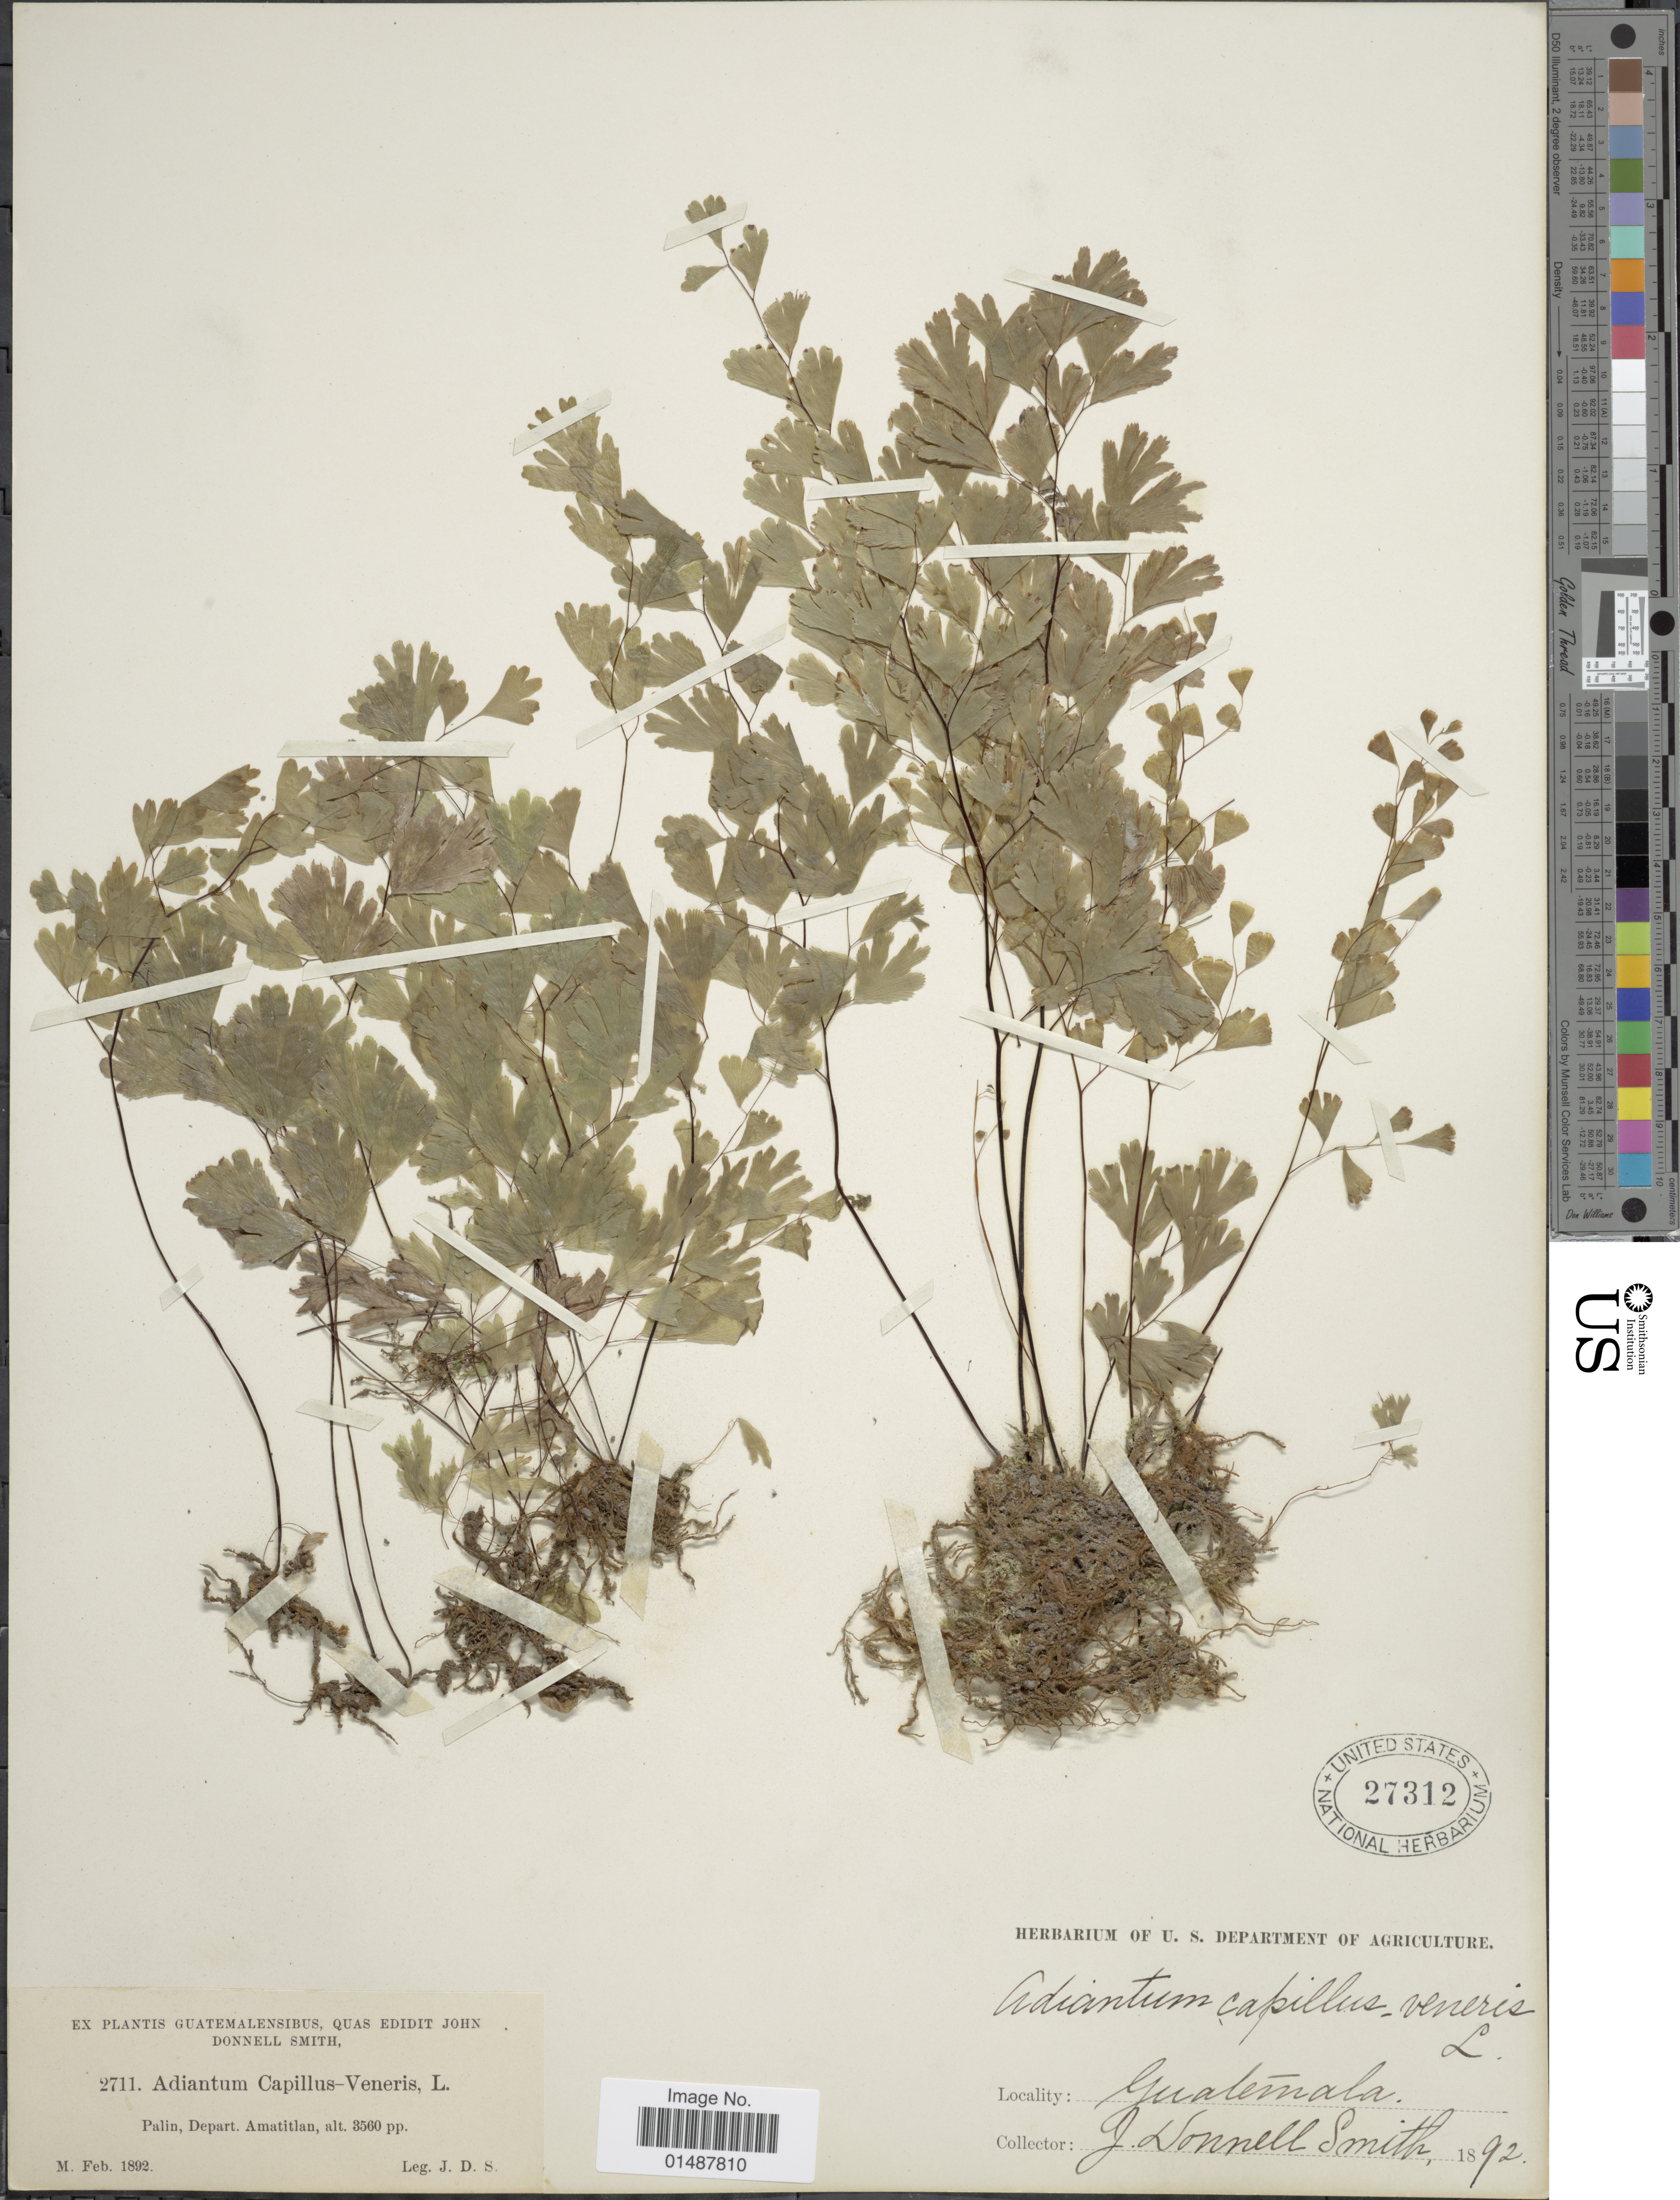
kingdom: Plantae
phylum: Tracheophyta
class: Polypodiopsida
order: Polypodiales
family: Pteridaceae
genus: Adiantum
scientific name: Adiantum capillus-veneris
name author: L.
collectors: J. Donnell Smith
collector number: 2711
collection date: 1892-02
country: Guatemala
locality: Palin, Depart. Amatitlan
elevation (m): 1085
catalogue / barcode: US 27312